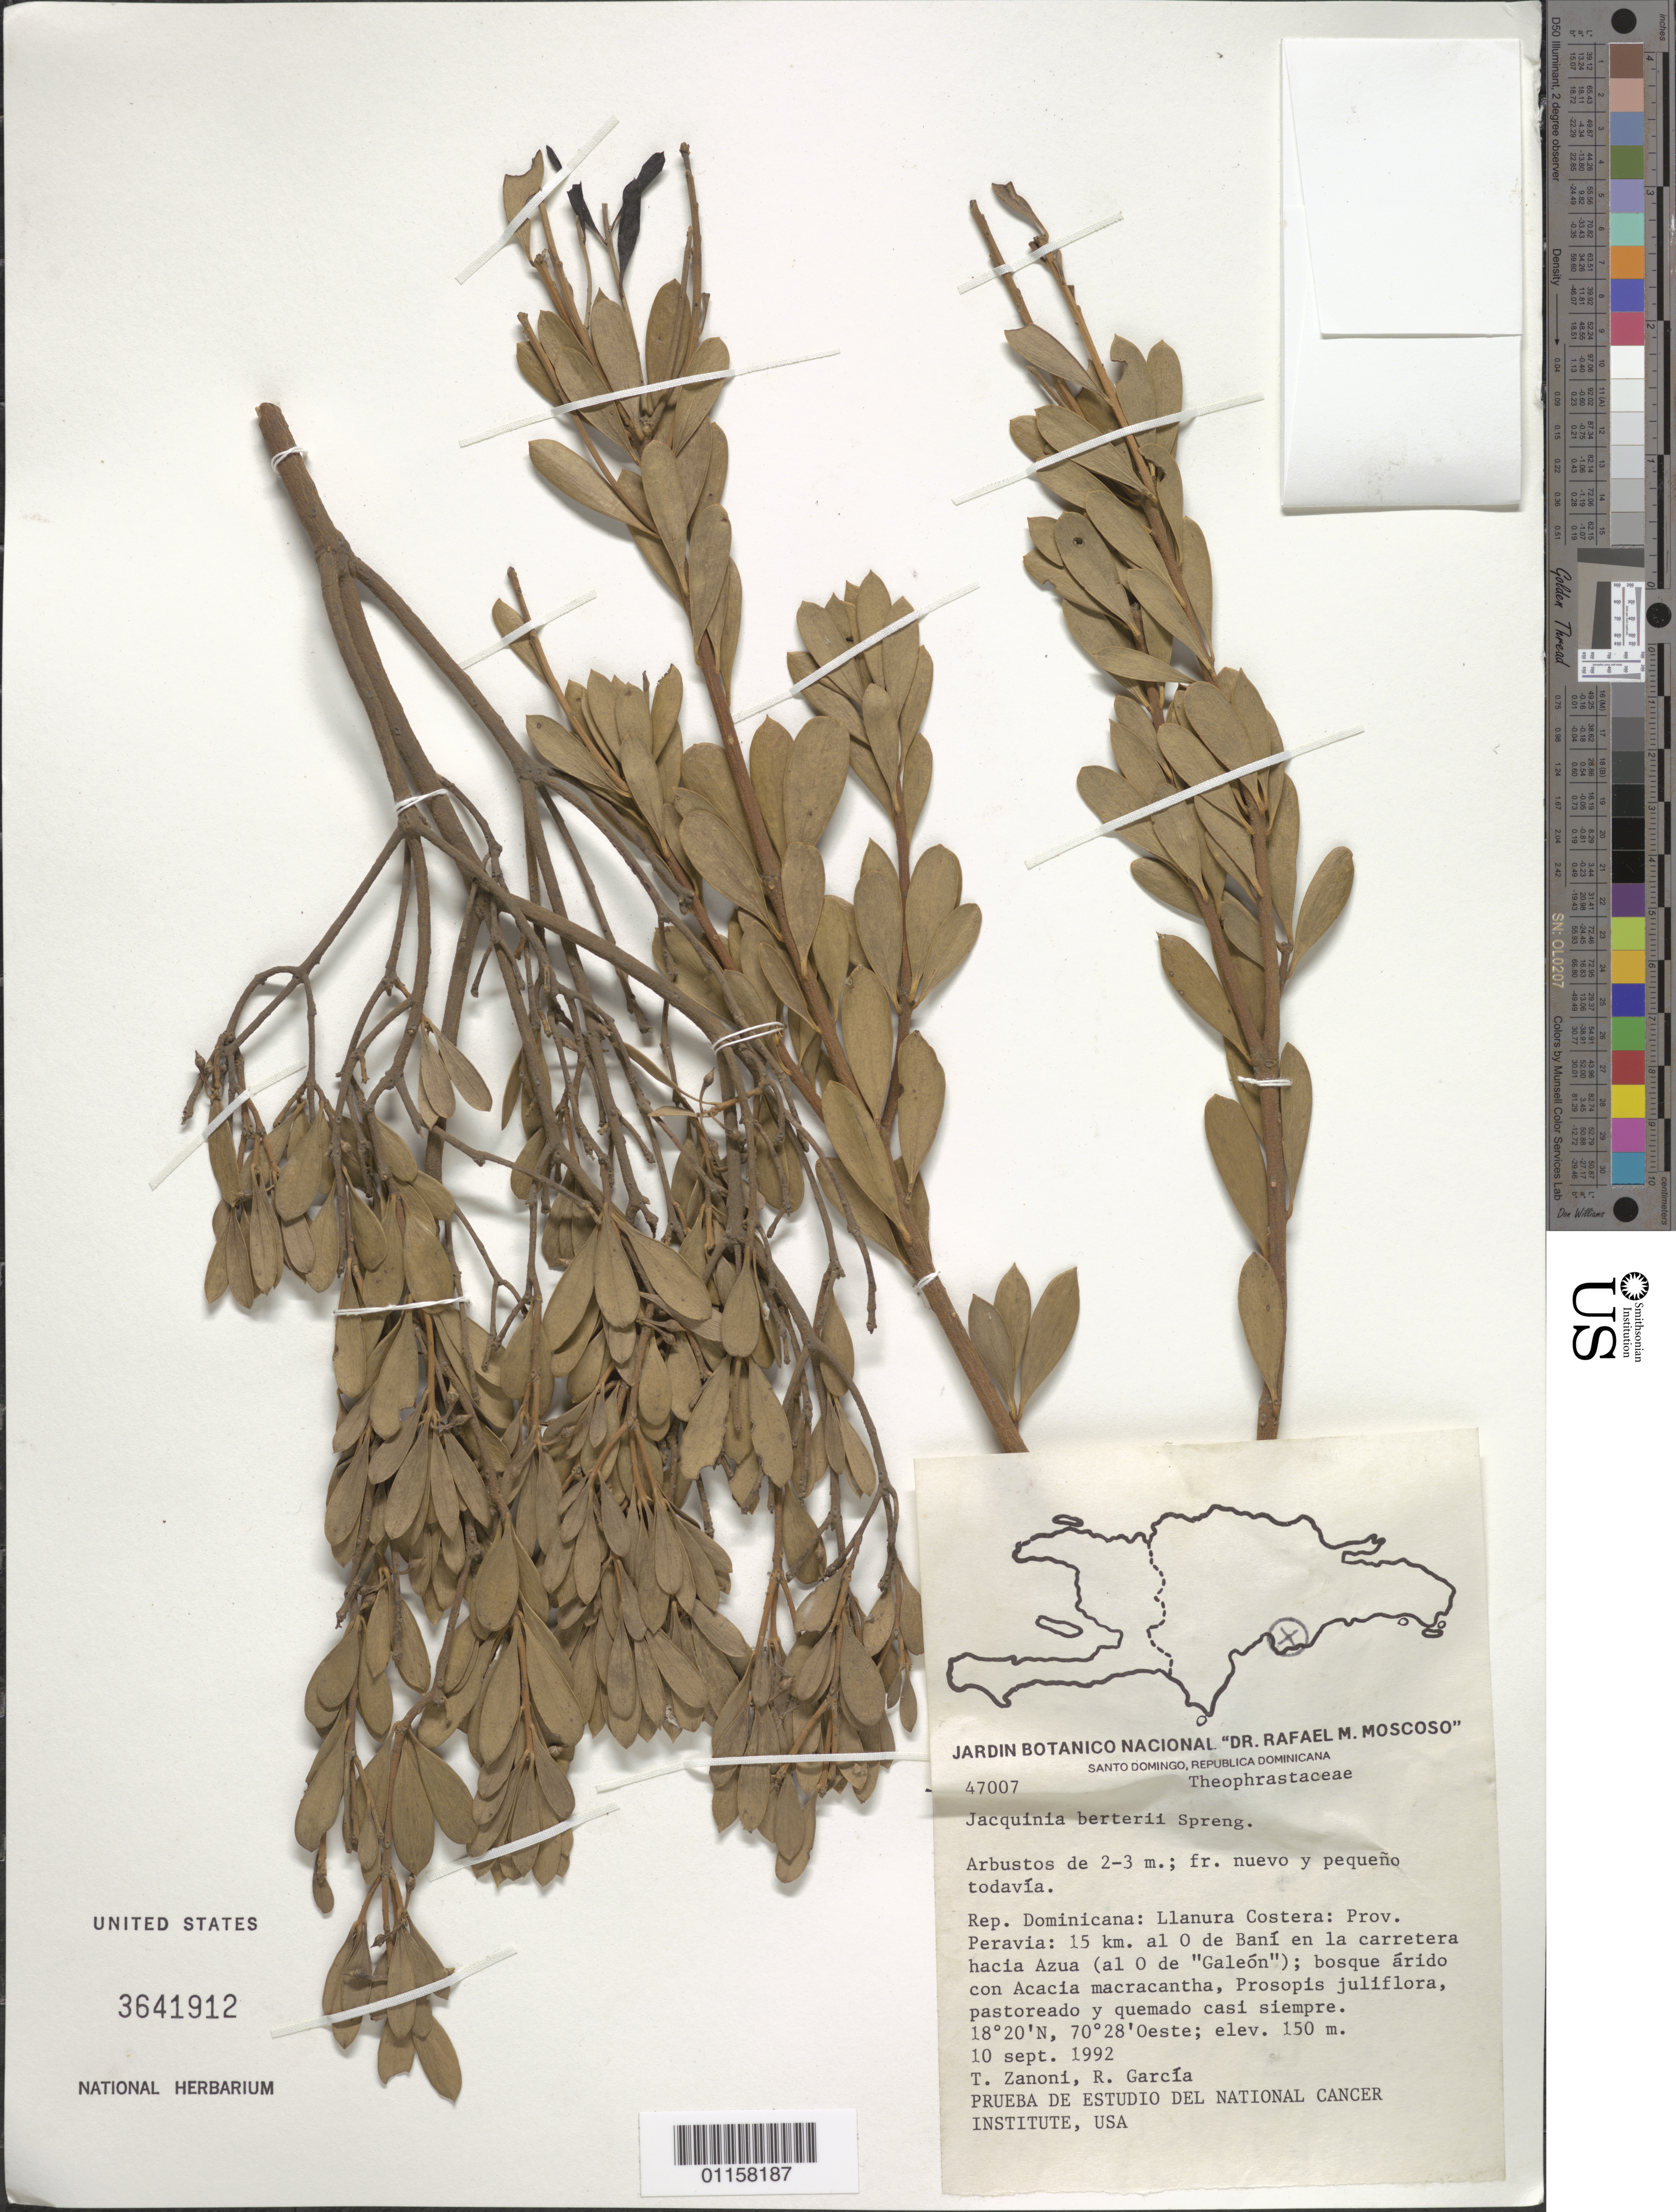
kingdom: Plantae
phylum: Tracheophyta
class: Magnoliopsida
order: Ericales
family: Primulaceae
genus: Jacquinia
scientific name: Jacquinia berterii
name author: Spreng.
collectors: T. A. Zanoni & R. García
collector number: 47007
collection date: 1992-09-10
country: Dominican Republic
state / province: Peravia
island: Hispaniola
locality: Llanura Costera; 15 km al O de Baní en la carretera hacia Azua (al O de "Galeón").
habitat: Bosque árido con Acacia macracantha, Prosopis juliflora, pastoreado y quemado casi siempre.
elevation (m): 150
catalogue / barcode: US 3641912